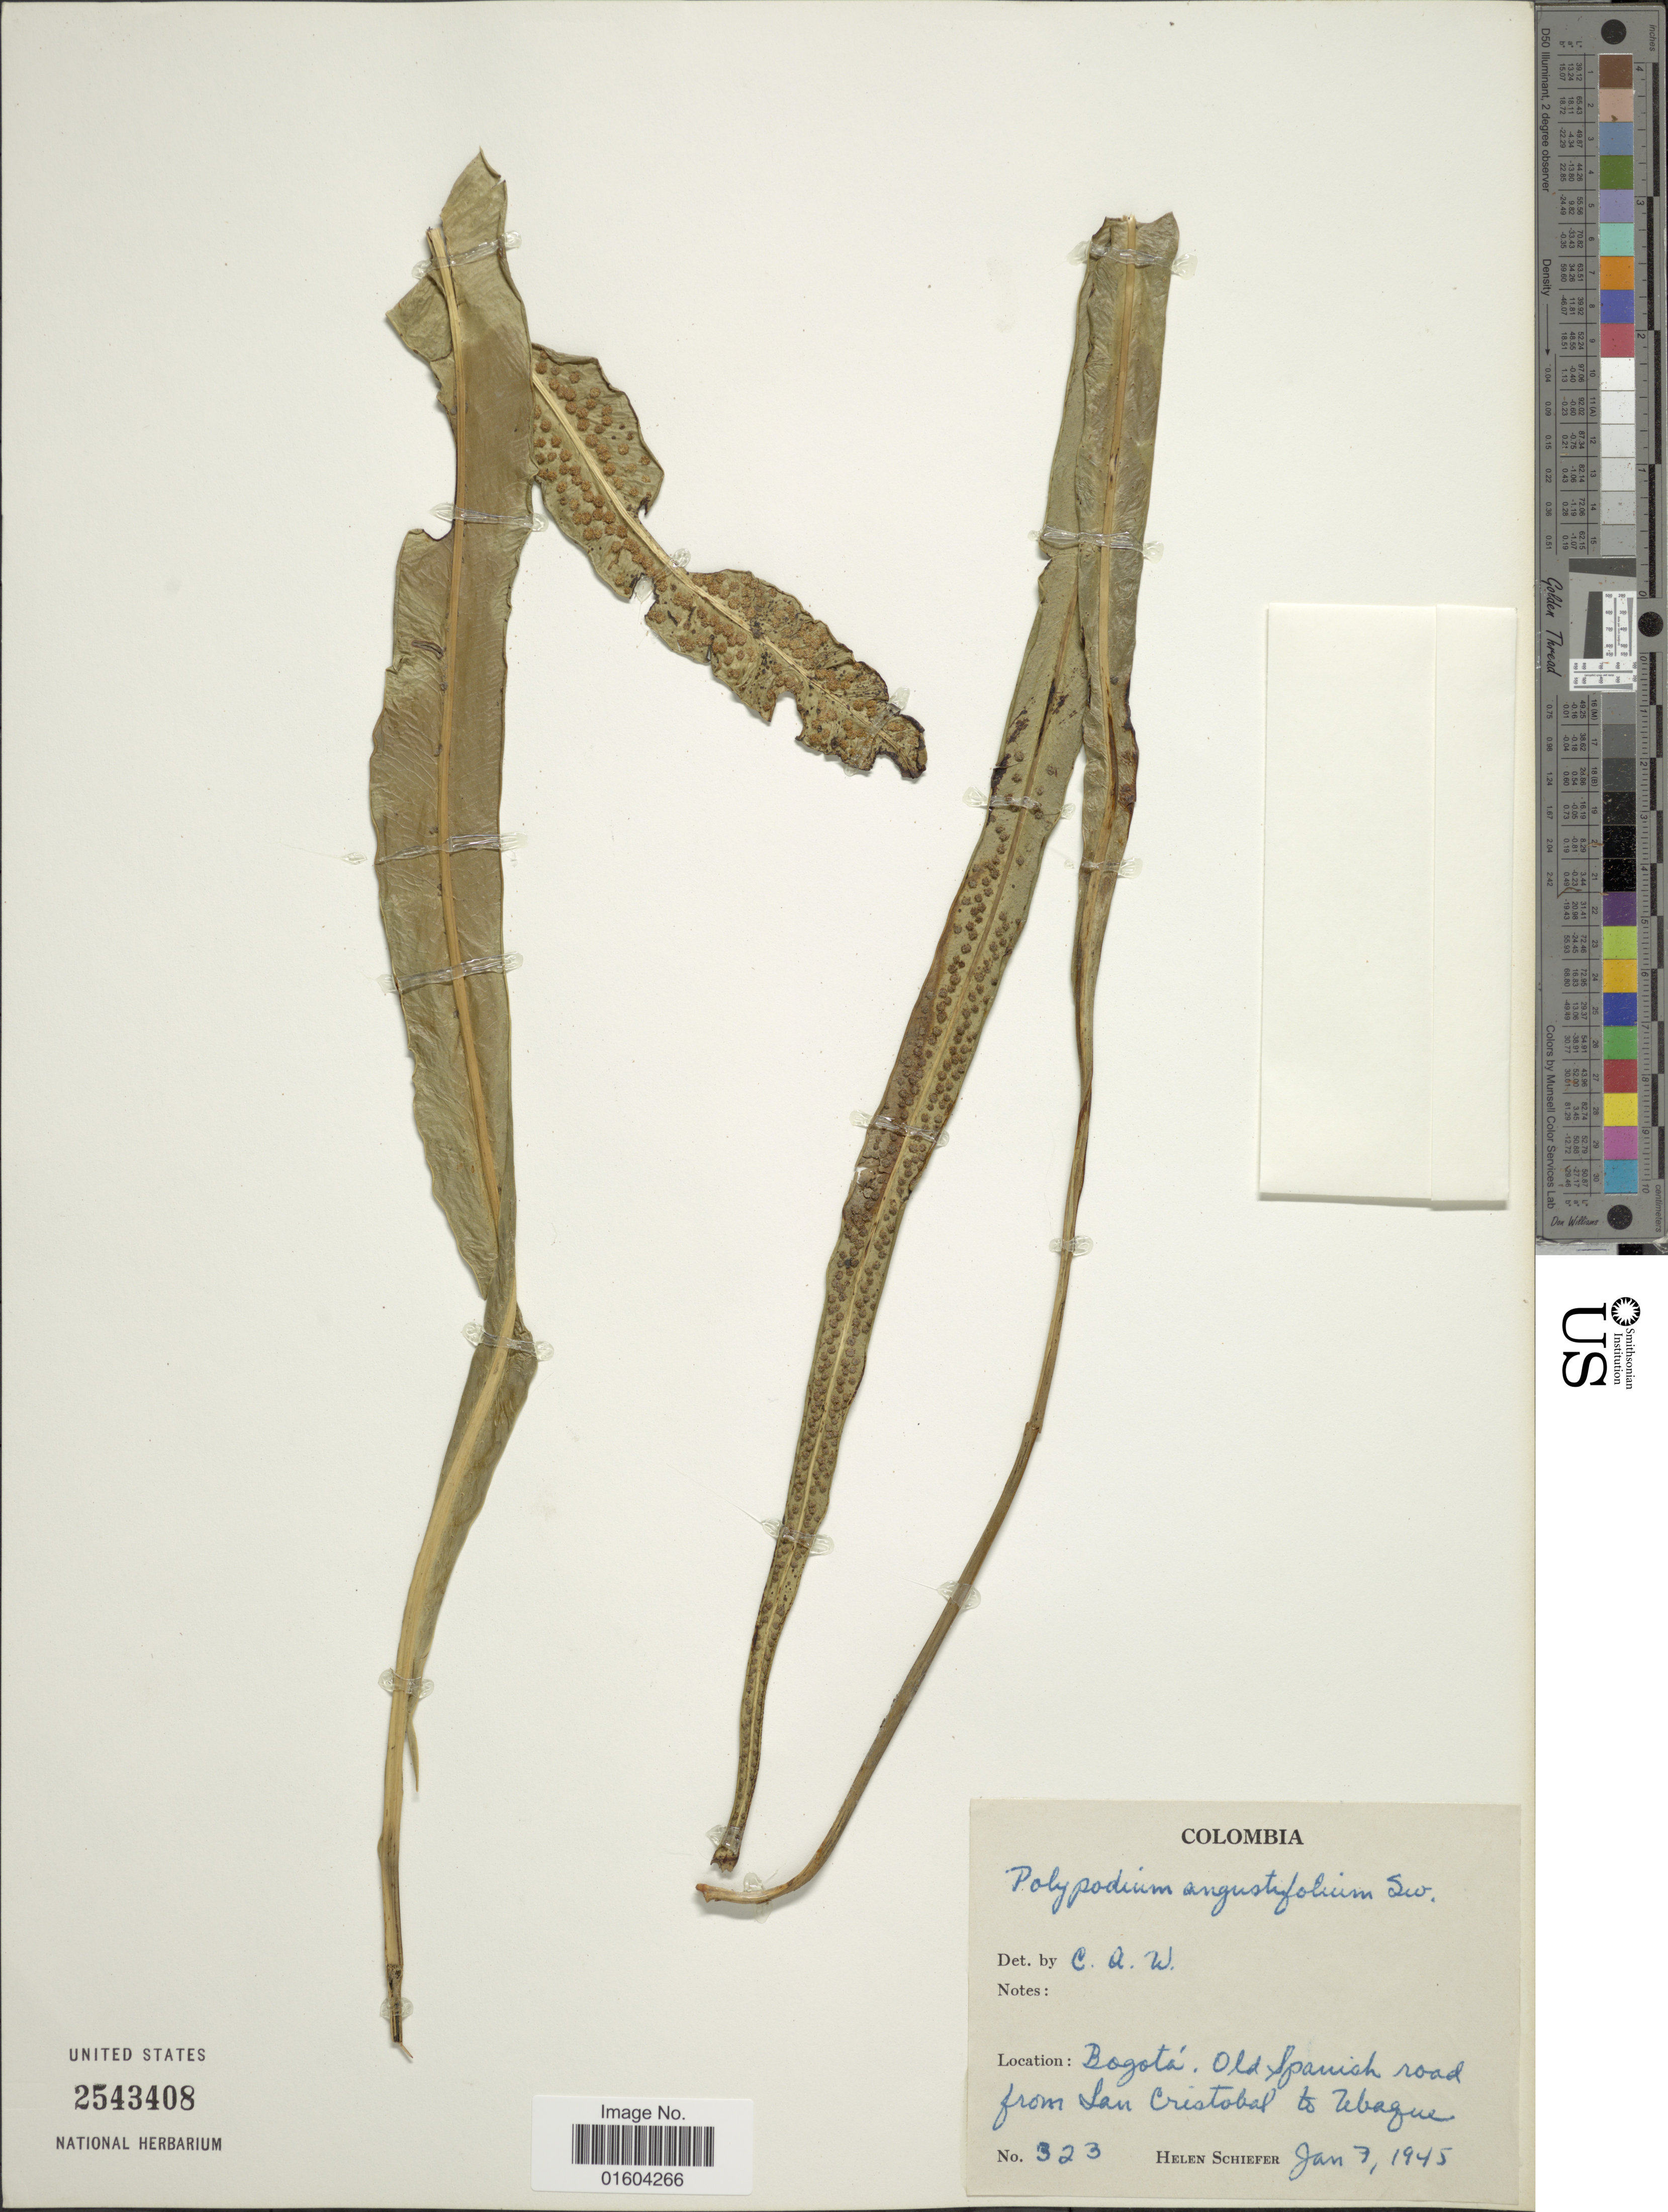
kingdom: Plantae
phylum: Tracheophyta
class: Polypodiopsida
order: Polypodiales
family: Polypodiaceae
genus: Campyloneurum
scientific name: Campyloneurum densifolium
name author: (Hieron.) Lellinger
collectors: H. Schiefer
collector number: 323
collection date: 1945-01-07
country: Colombia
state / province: Bogota D.C.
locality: Colombia, Bogota. Old Spanish road from San Cristobal to Ubaque.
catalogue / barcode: US 2543408